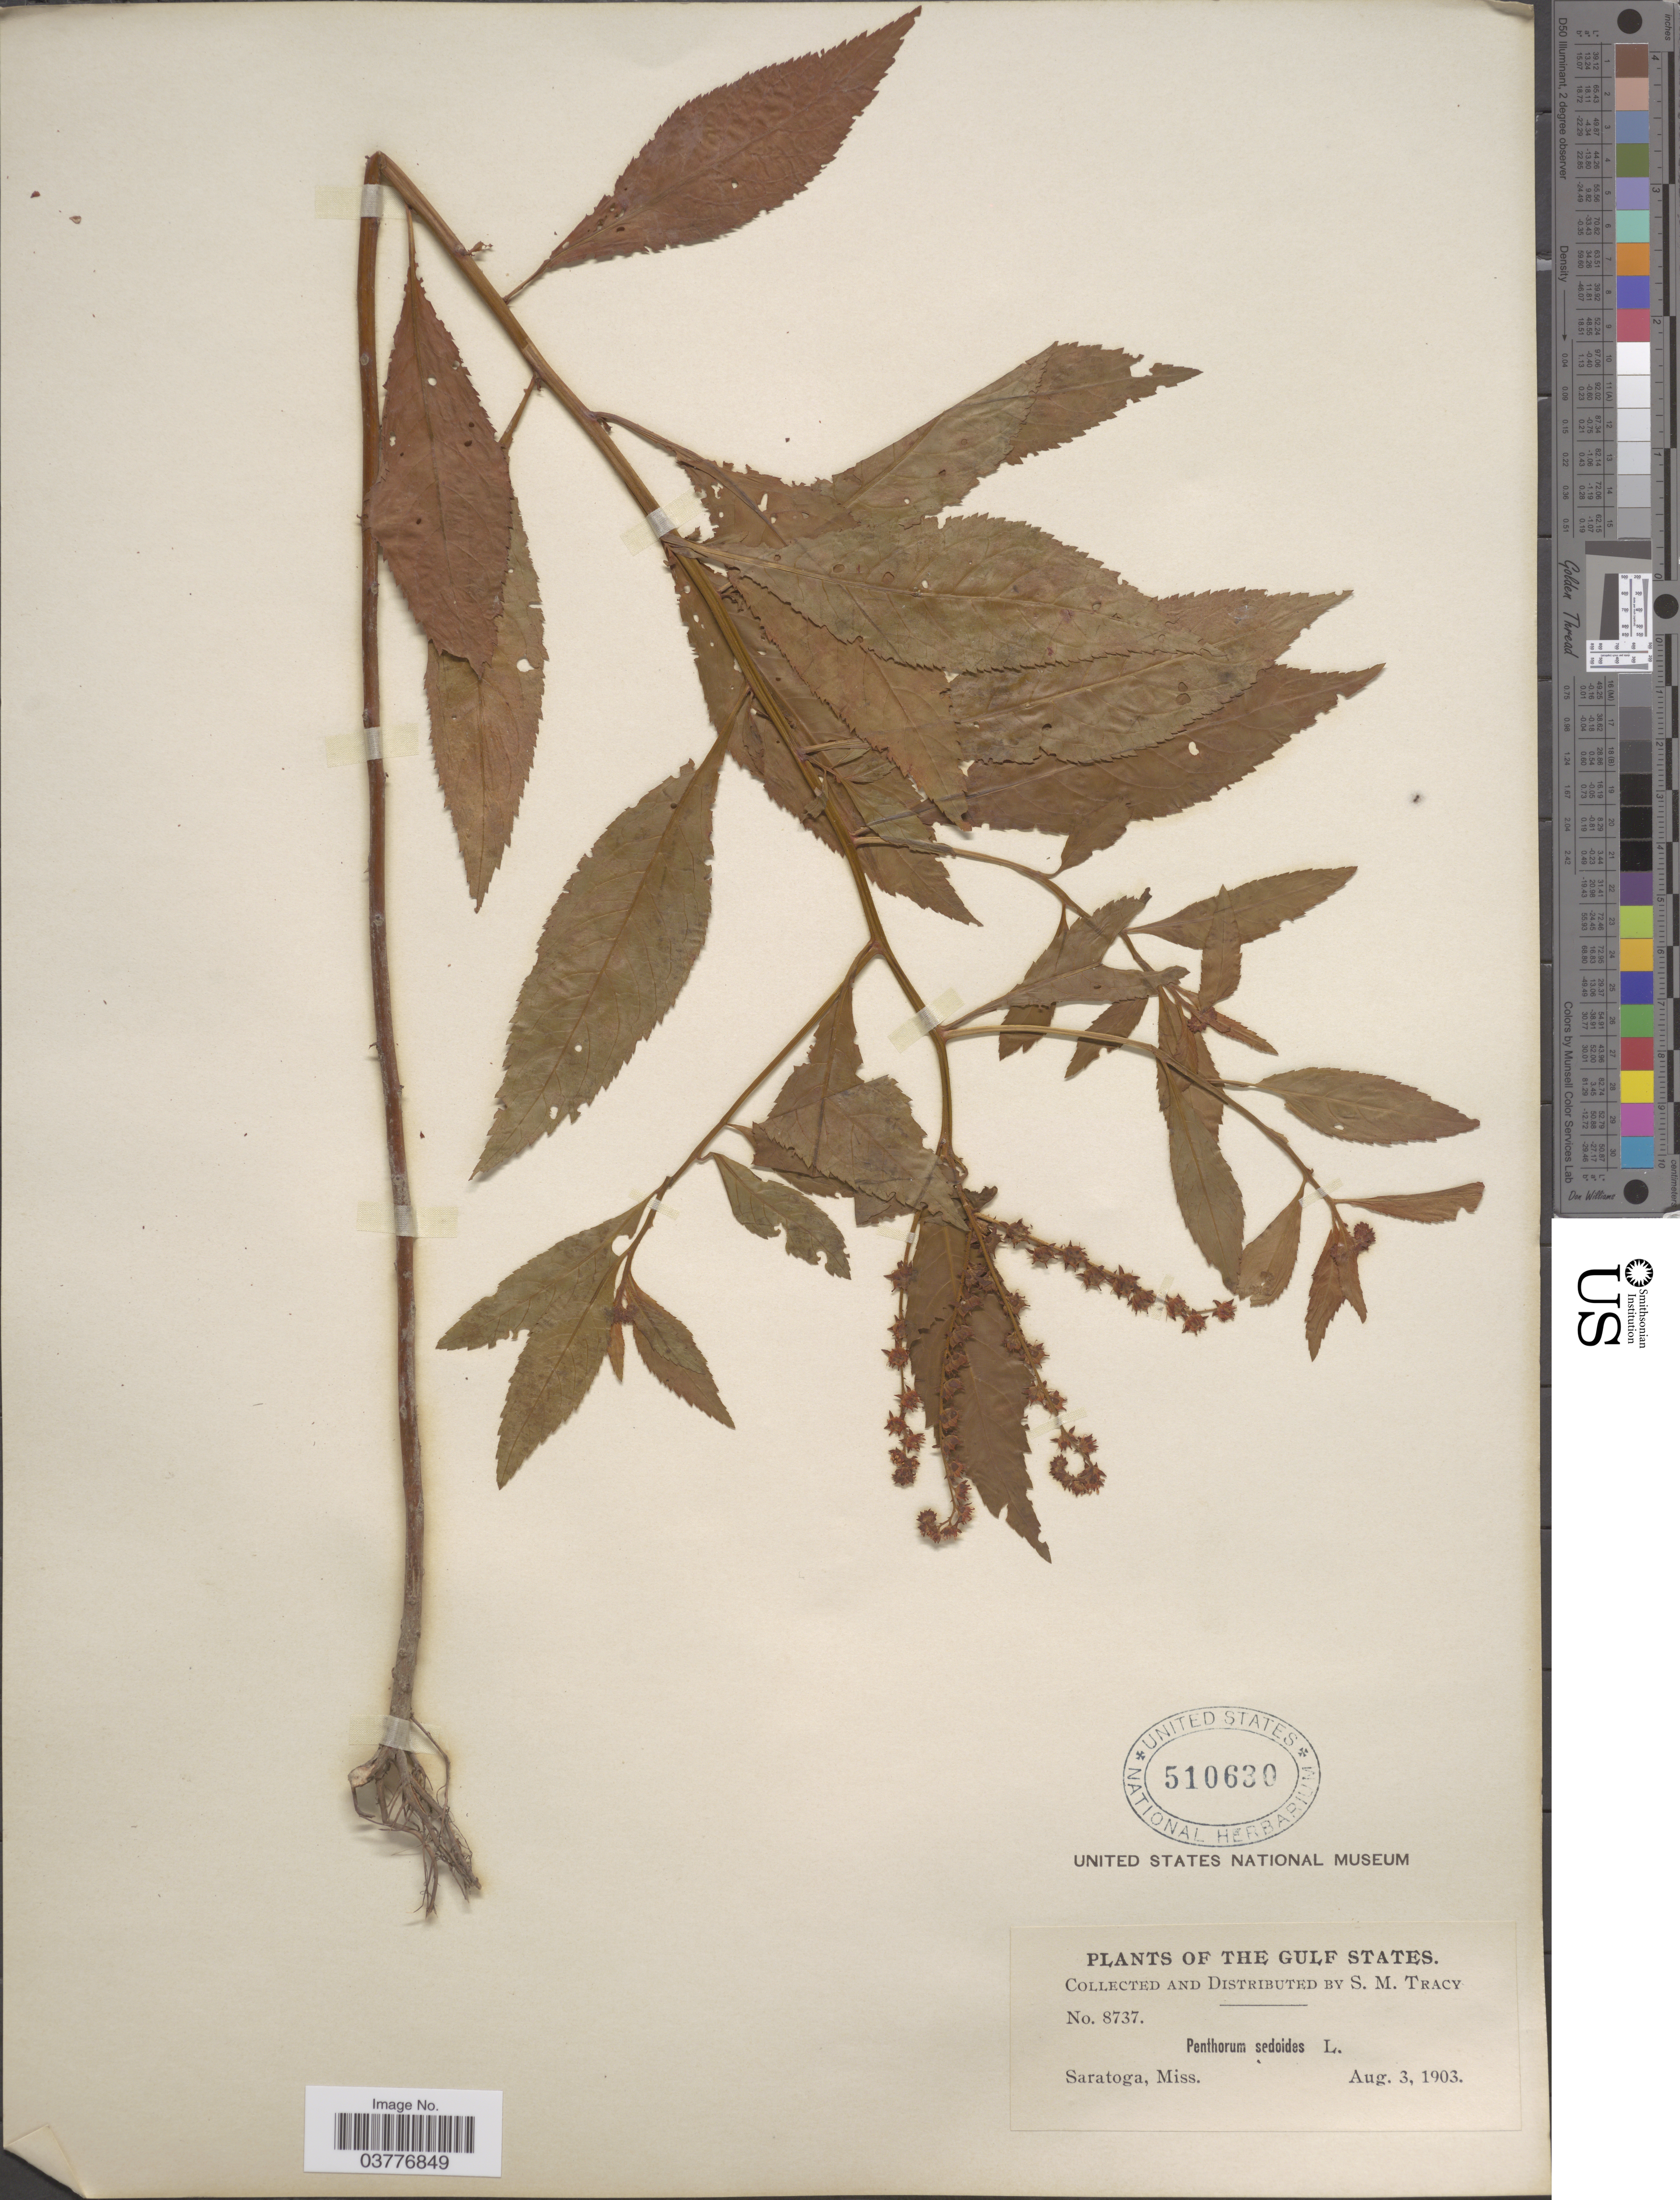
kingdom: Plantae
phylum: Tracheophyta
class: Magnoliopsida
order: Saxifragales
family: Penthoraceae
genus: Penthorum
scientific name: Penthorum sedoides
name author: L.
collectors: S. M. Tracy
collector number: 8737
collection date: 1903-08-03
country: United States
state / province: Mississippi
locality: The Gulf States. Saratoga.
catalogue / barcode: US 510630